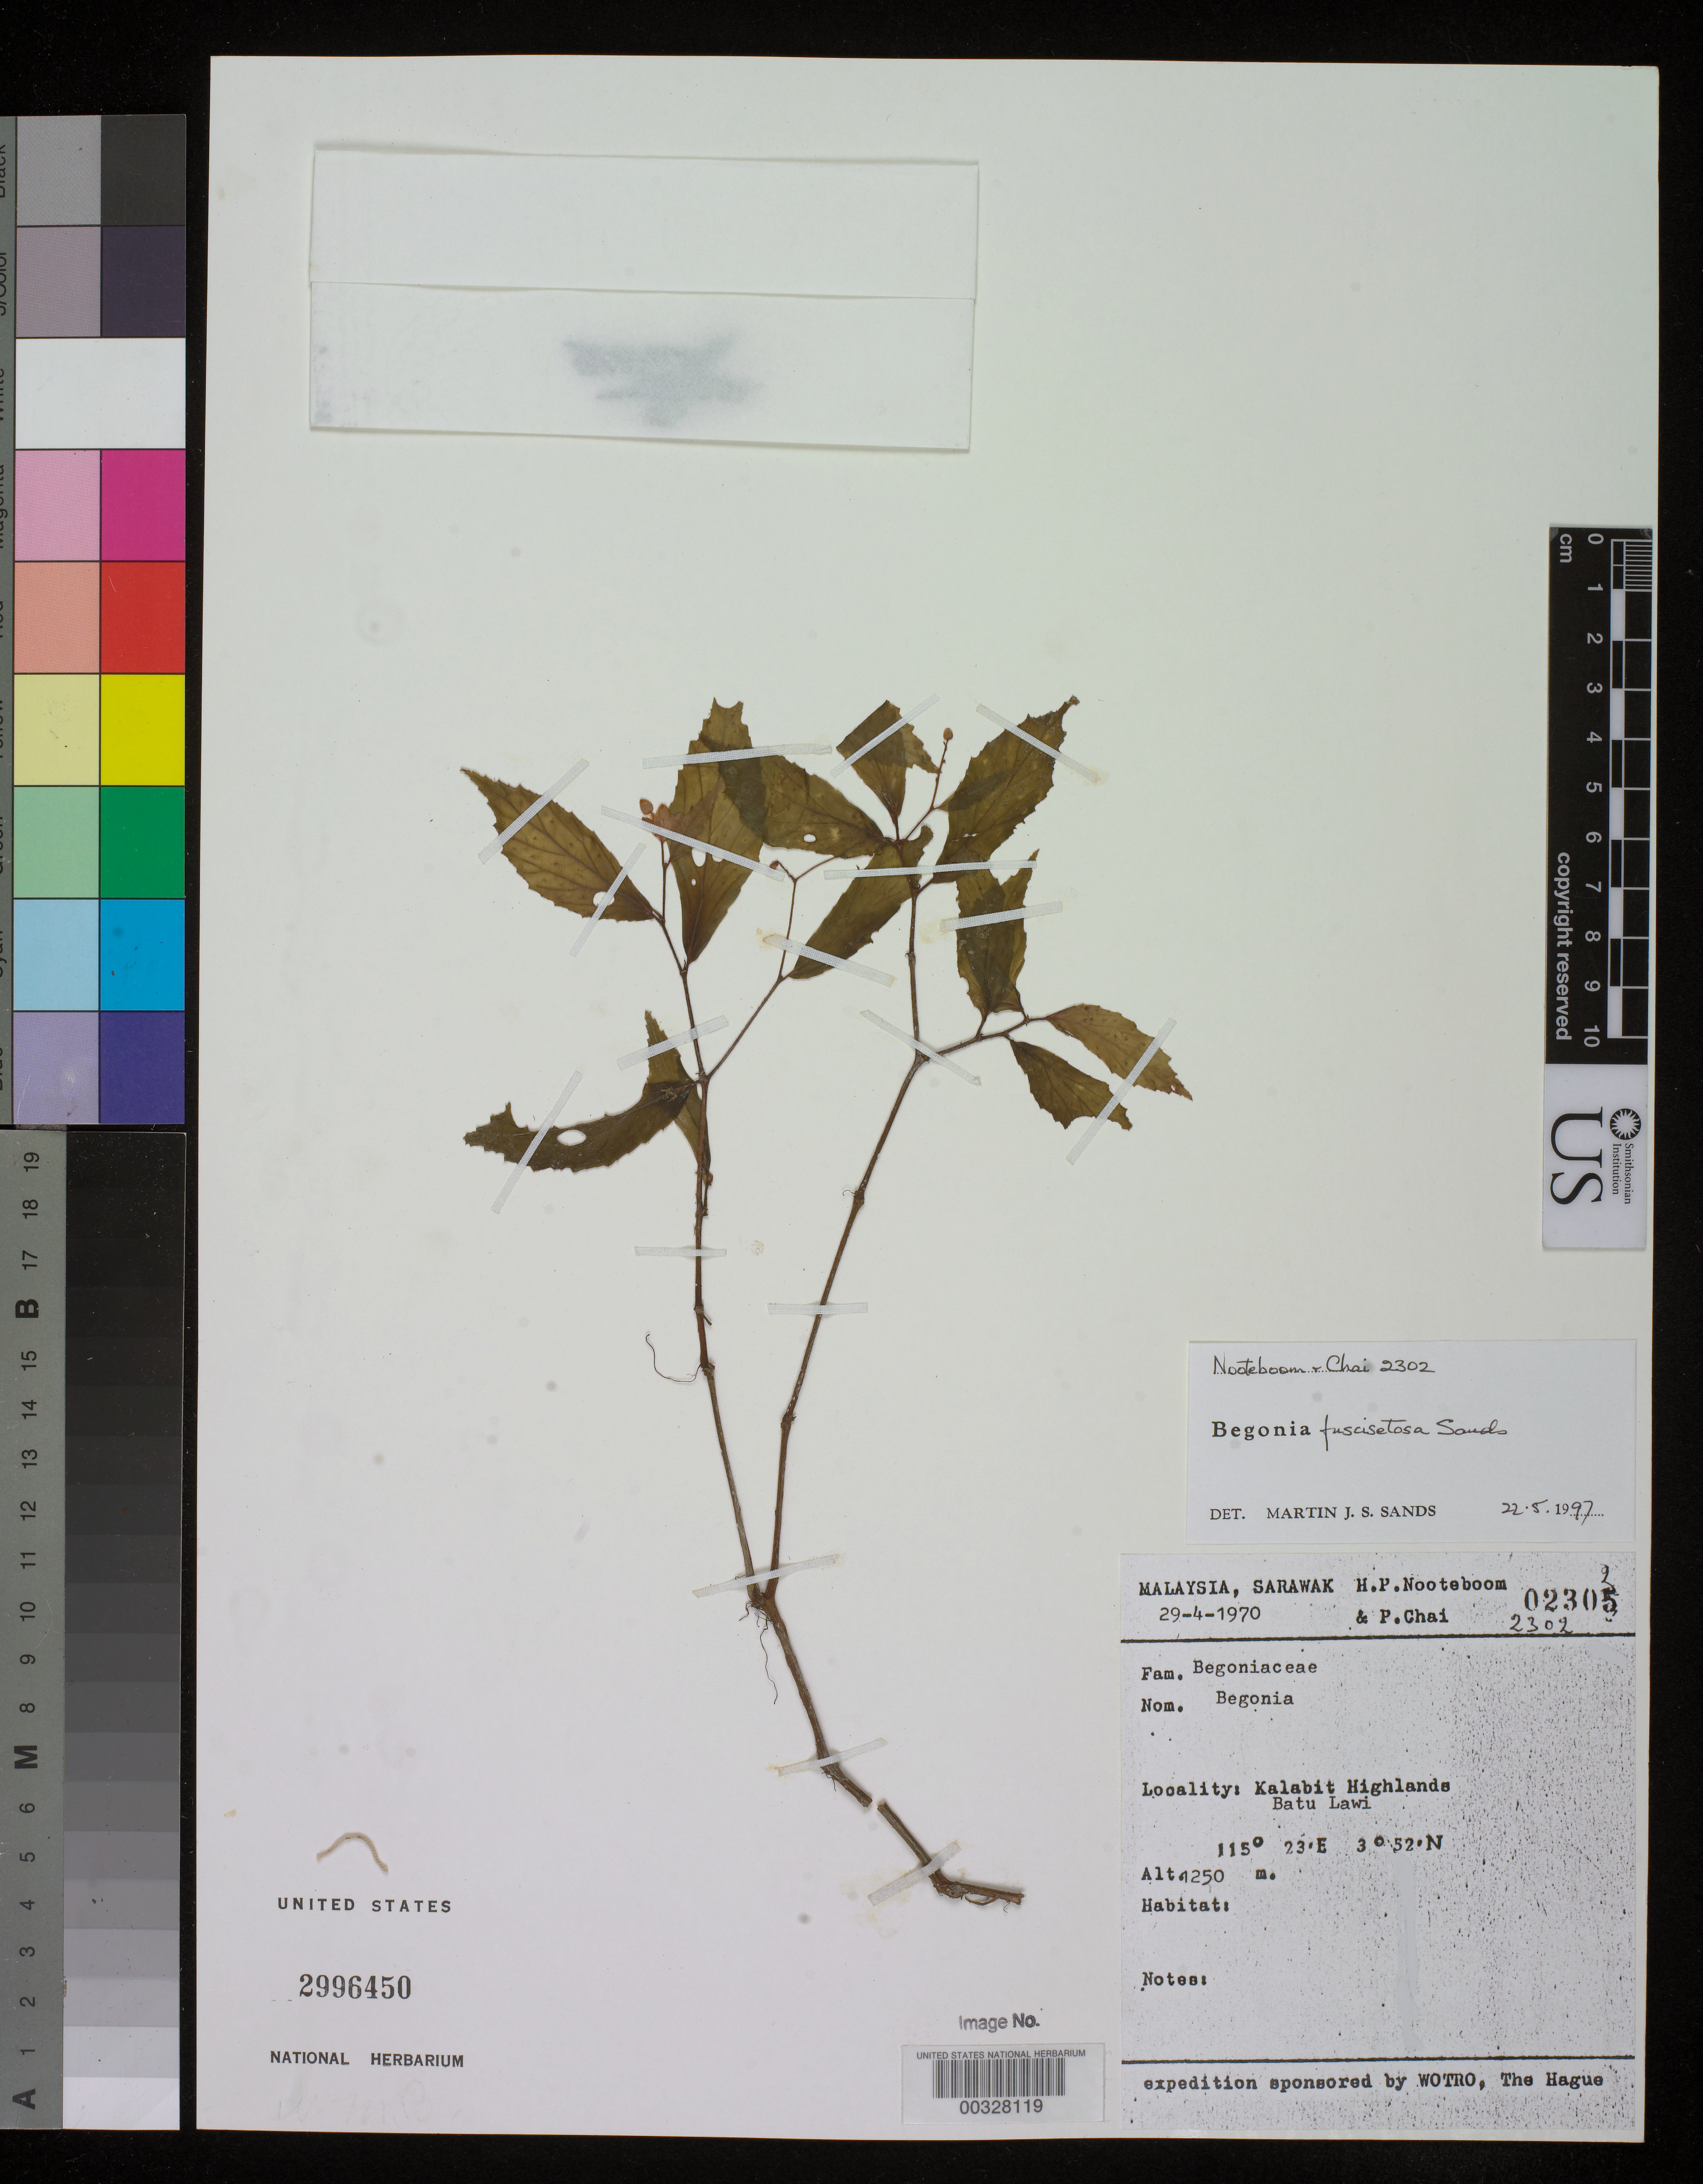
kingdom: Plantae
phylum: Tracheophyta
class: Magnoliopsida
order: Cucurbitales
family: Begoniaceae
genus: Begonia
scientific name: Begonia fuscisetosa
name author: Sands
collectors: H. P. Nooteboom & P. Chai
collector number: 2302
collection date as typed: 29 Apr 1970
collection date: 1970-04-29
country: Malaysia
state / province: Sarawak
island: Borneo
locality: Kalabit highlands, batu lawi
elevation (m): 1250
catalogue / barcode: US 2996450